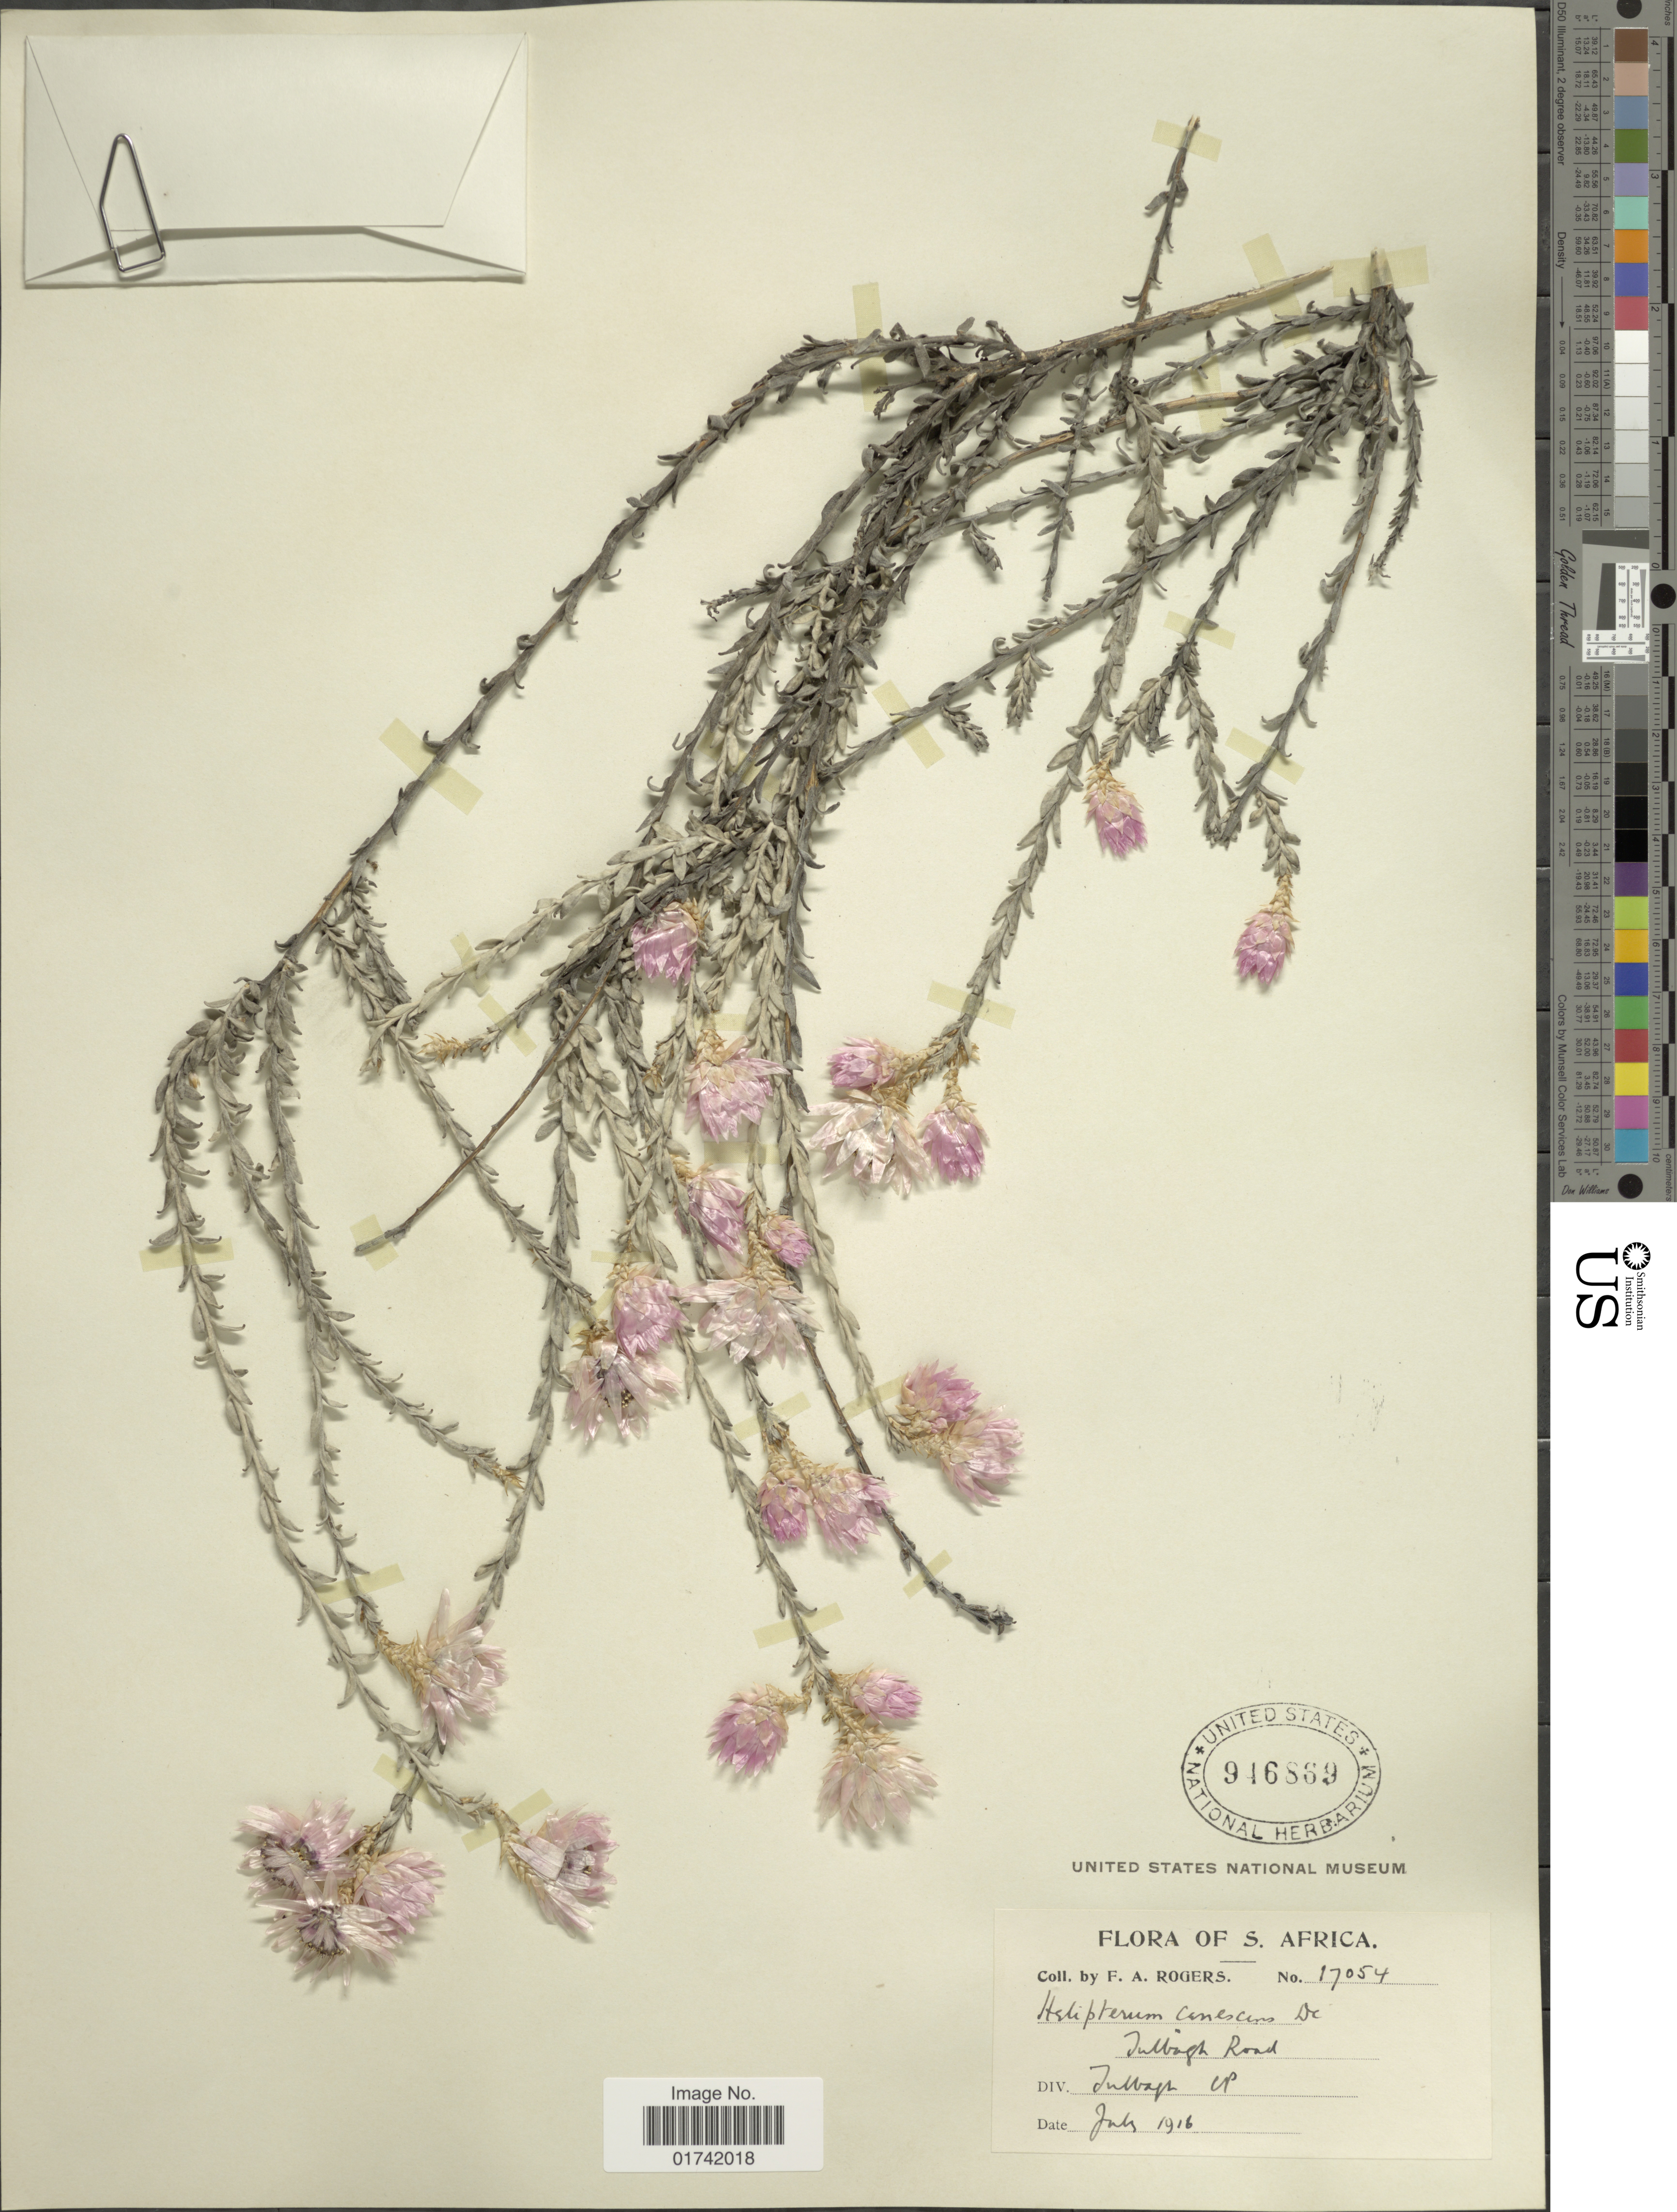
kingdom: Plantae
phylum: Tracheophyta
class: Magnoliopsida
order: Asterales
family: Asteraceae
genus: Helipterum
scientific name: Helipterum canescens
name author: DC.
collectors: F. A. Rogers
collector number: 17054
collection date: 1916-07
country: South Africa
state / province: Western Cape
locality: Tulbagh Road [Tulbaghweg]. Tulbagh, CP. [Cape Province]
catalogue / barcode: US 946869